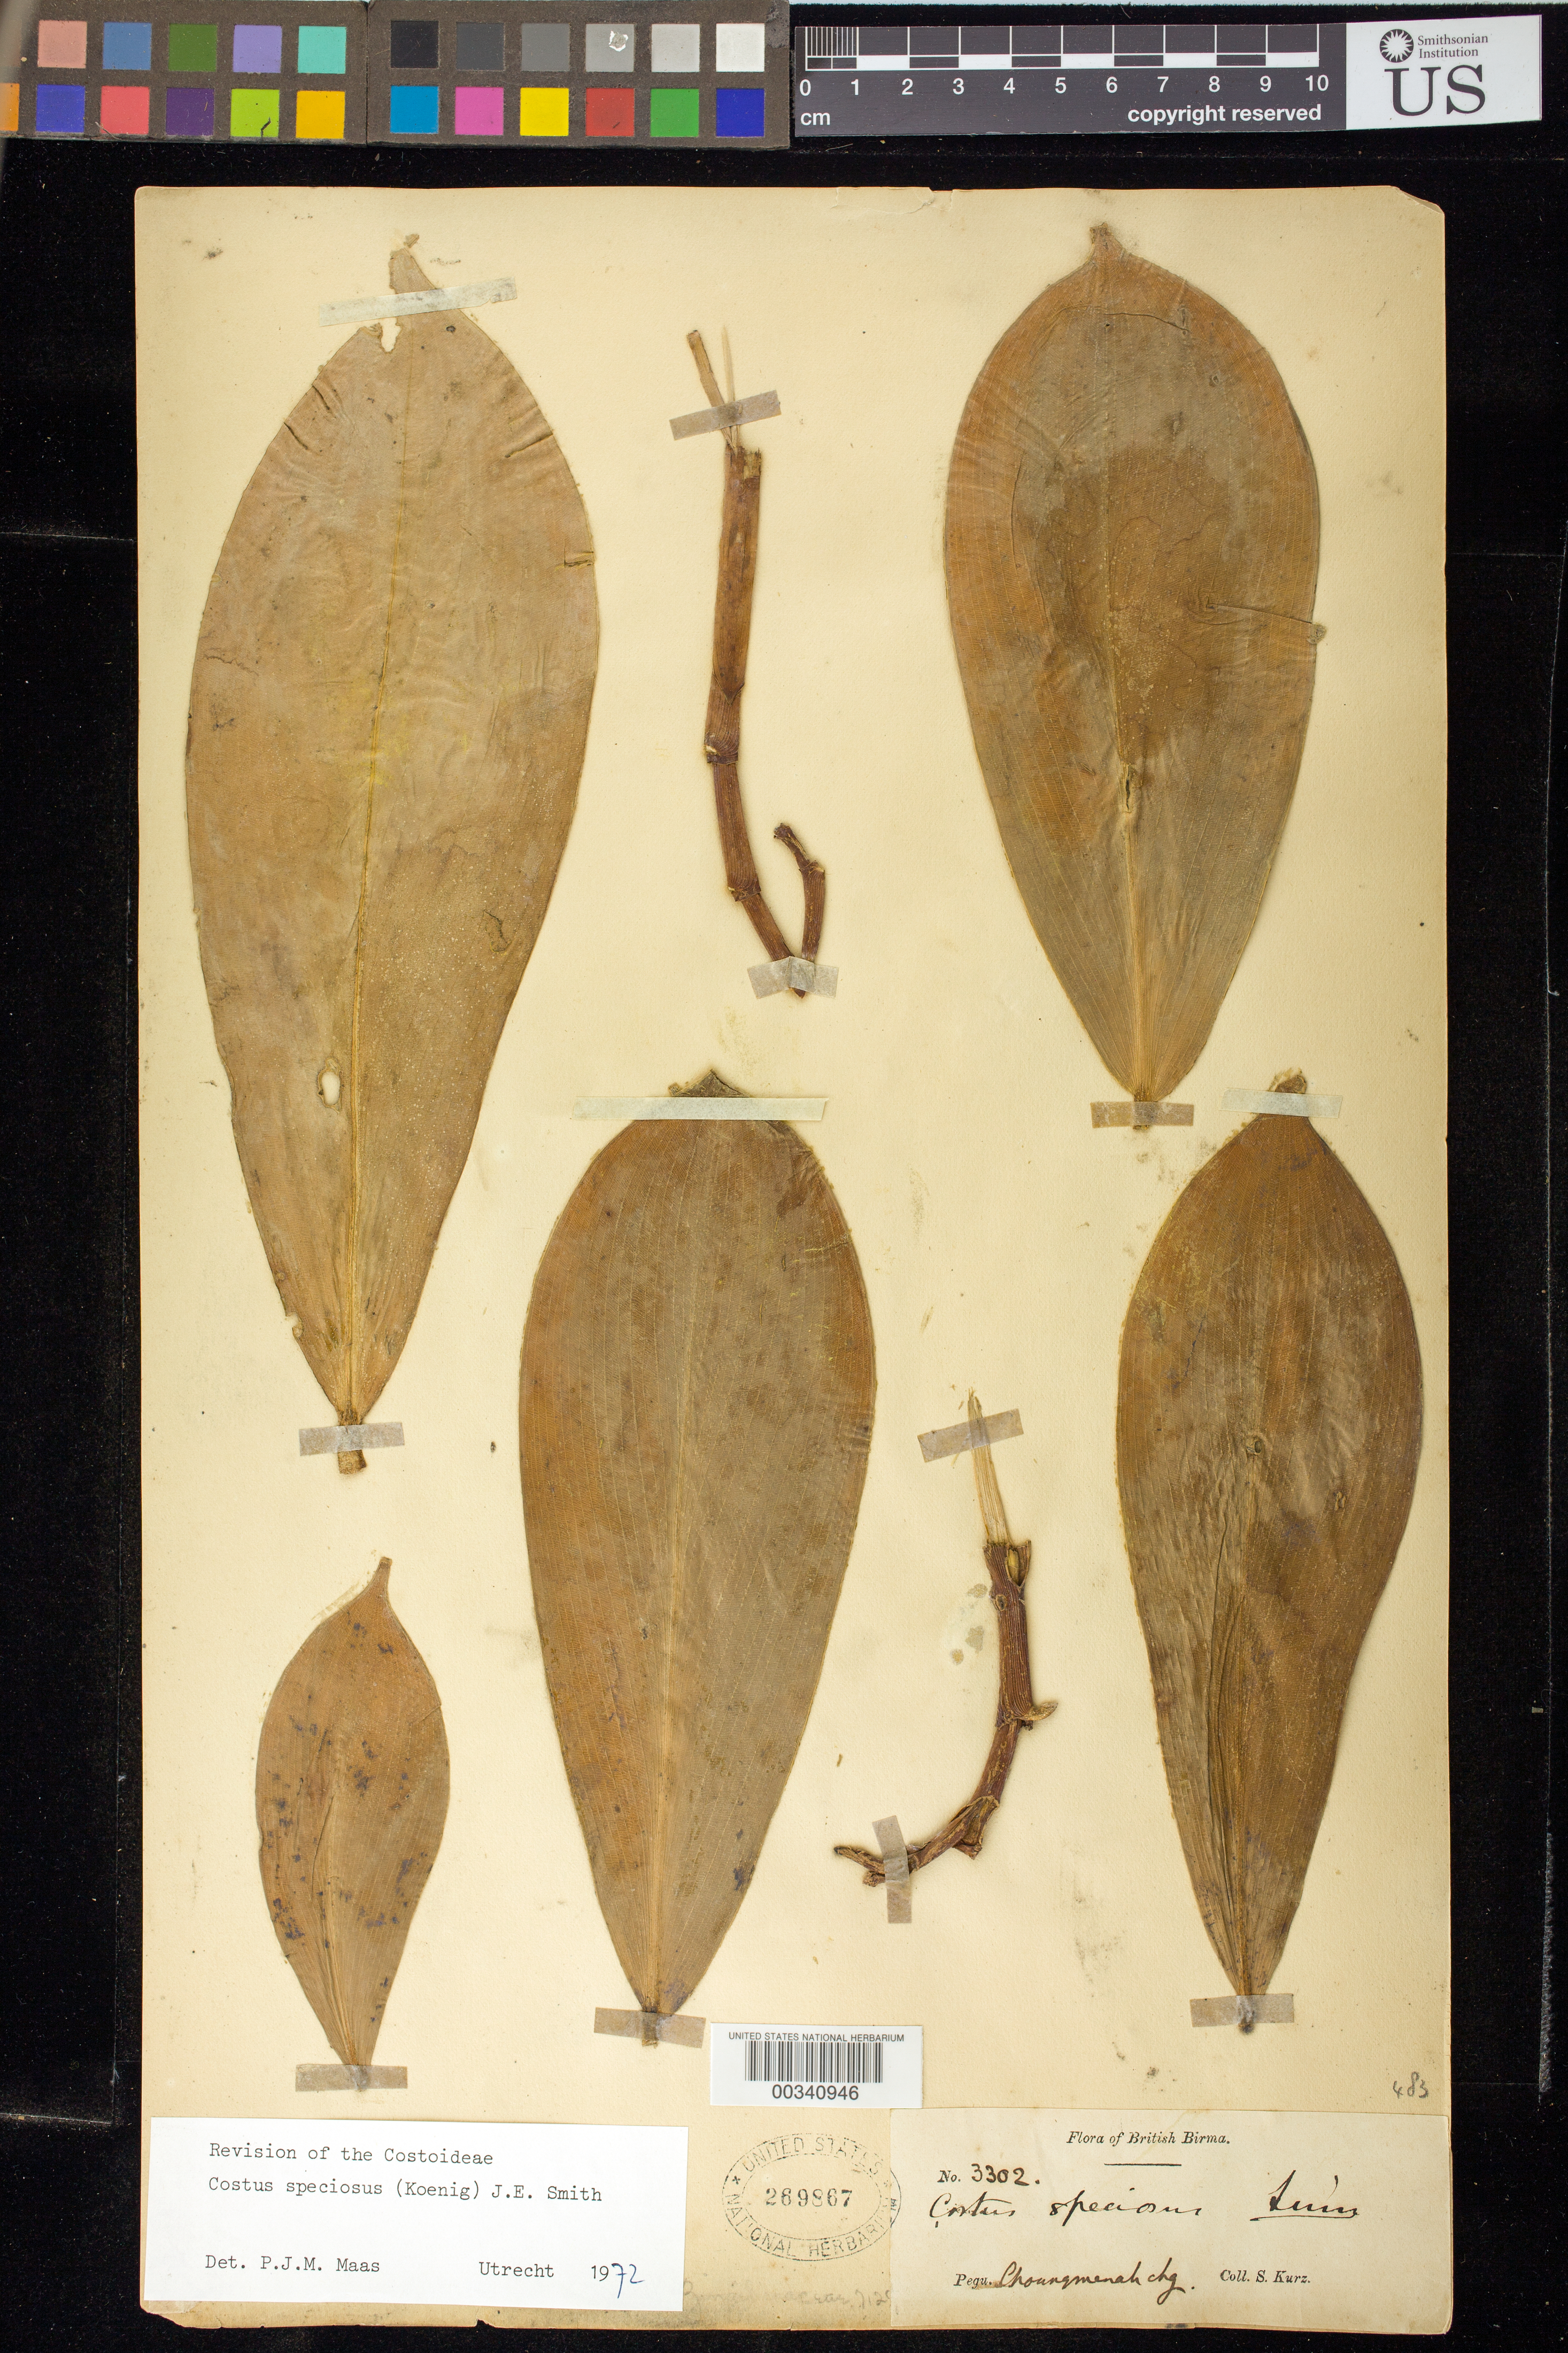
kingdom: Plantae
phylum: Tracheophyta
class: Liliopsida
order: Zingiberales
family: Costaceae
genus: Hellenia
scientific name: Hellenia speciosa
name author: (J. Koenig) S.R. Dutta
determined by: (US) Smithsonian Institution - National Museum of Natural History - Department of Botany (UNITED STATES)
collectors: W. Kurz et al.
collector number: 3302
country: Myanmar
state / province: Bago (?)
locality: Pegu District, flora of British Birma, Choungmenah Chg.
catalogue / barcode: US 269867